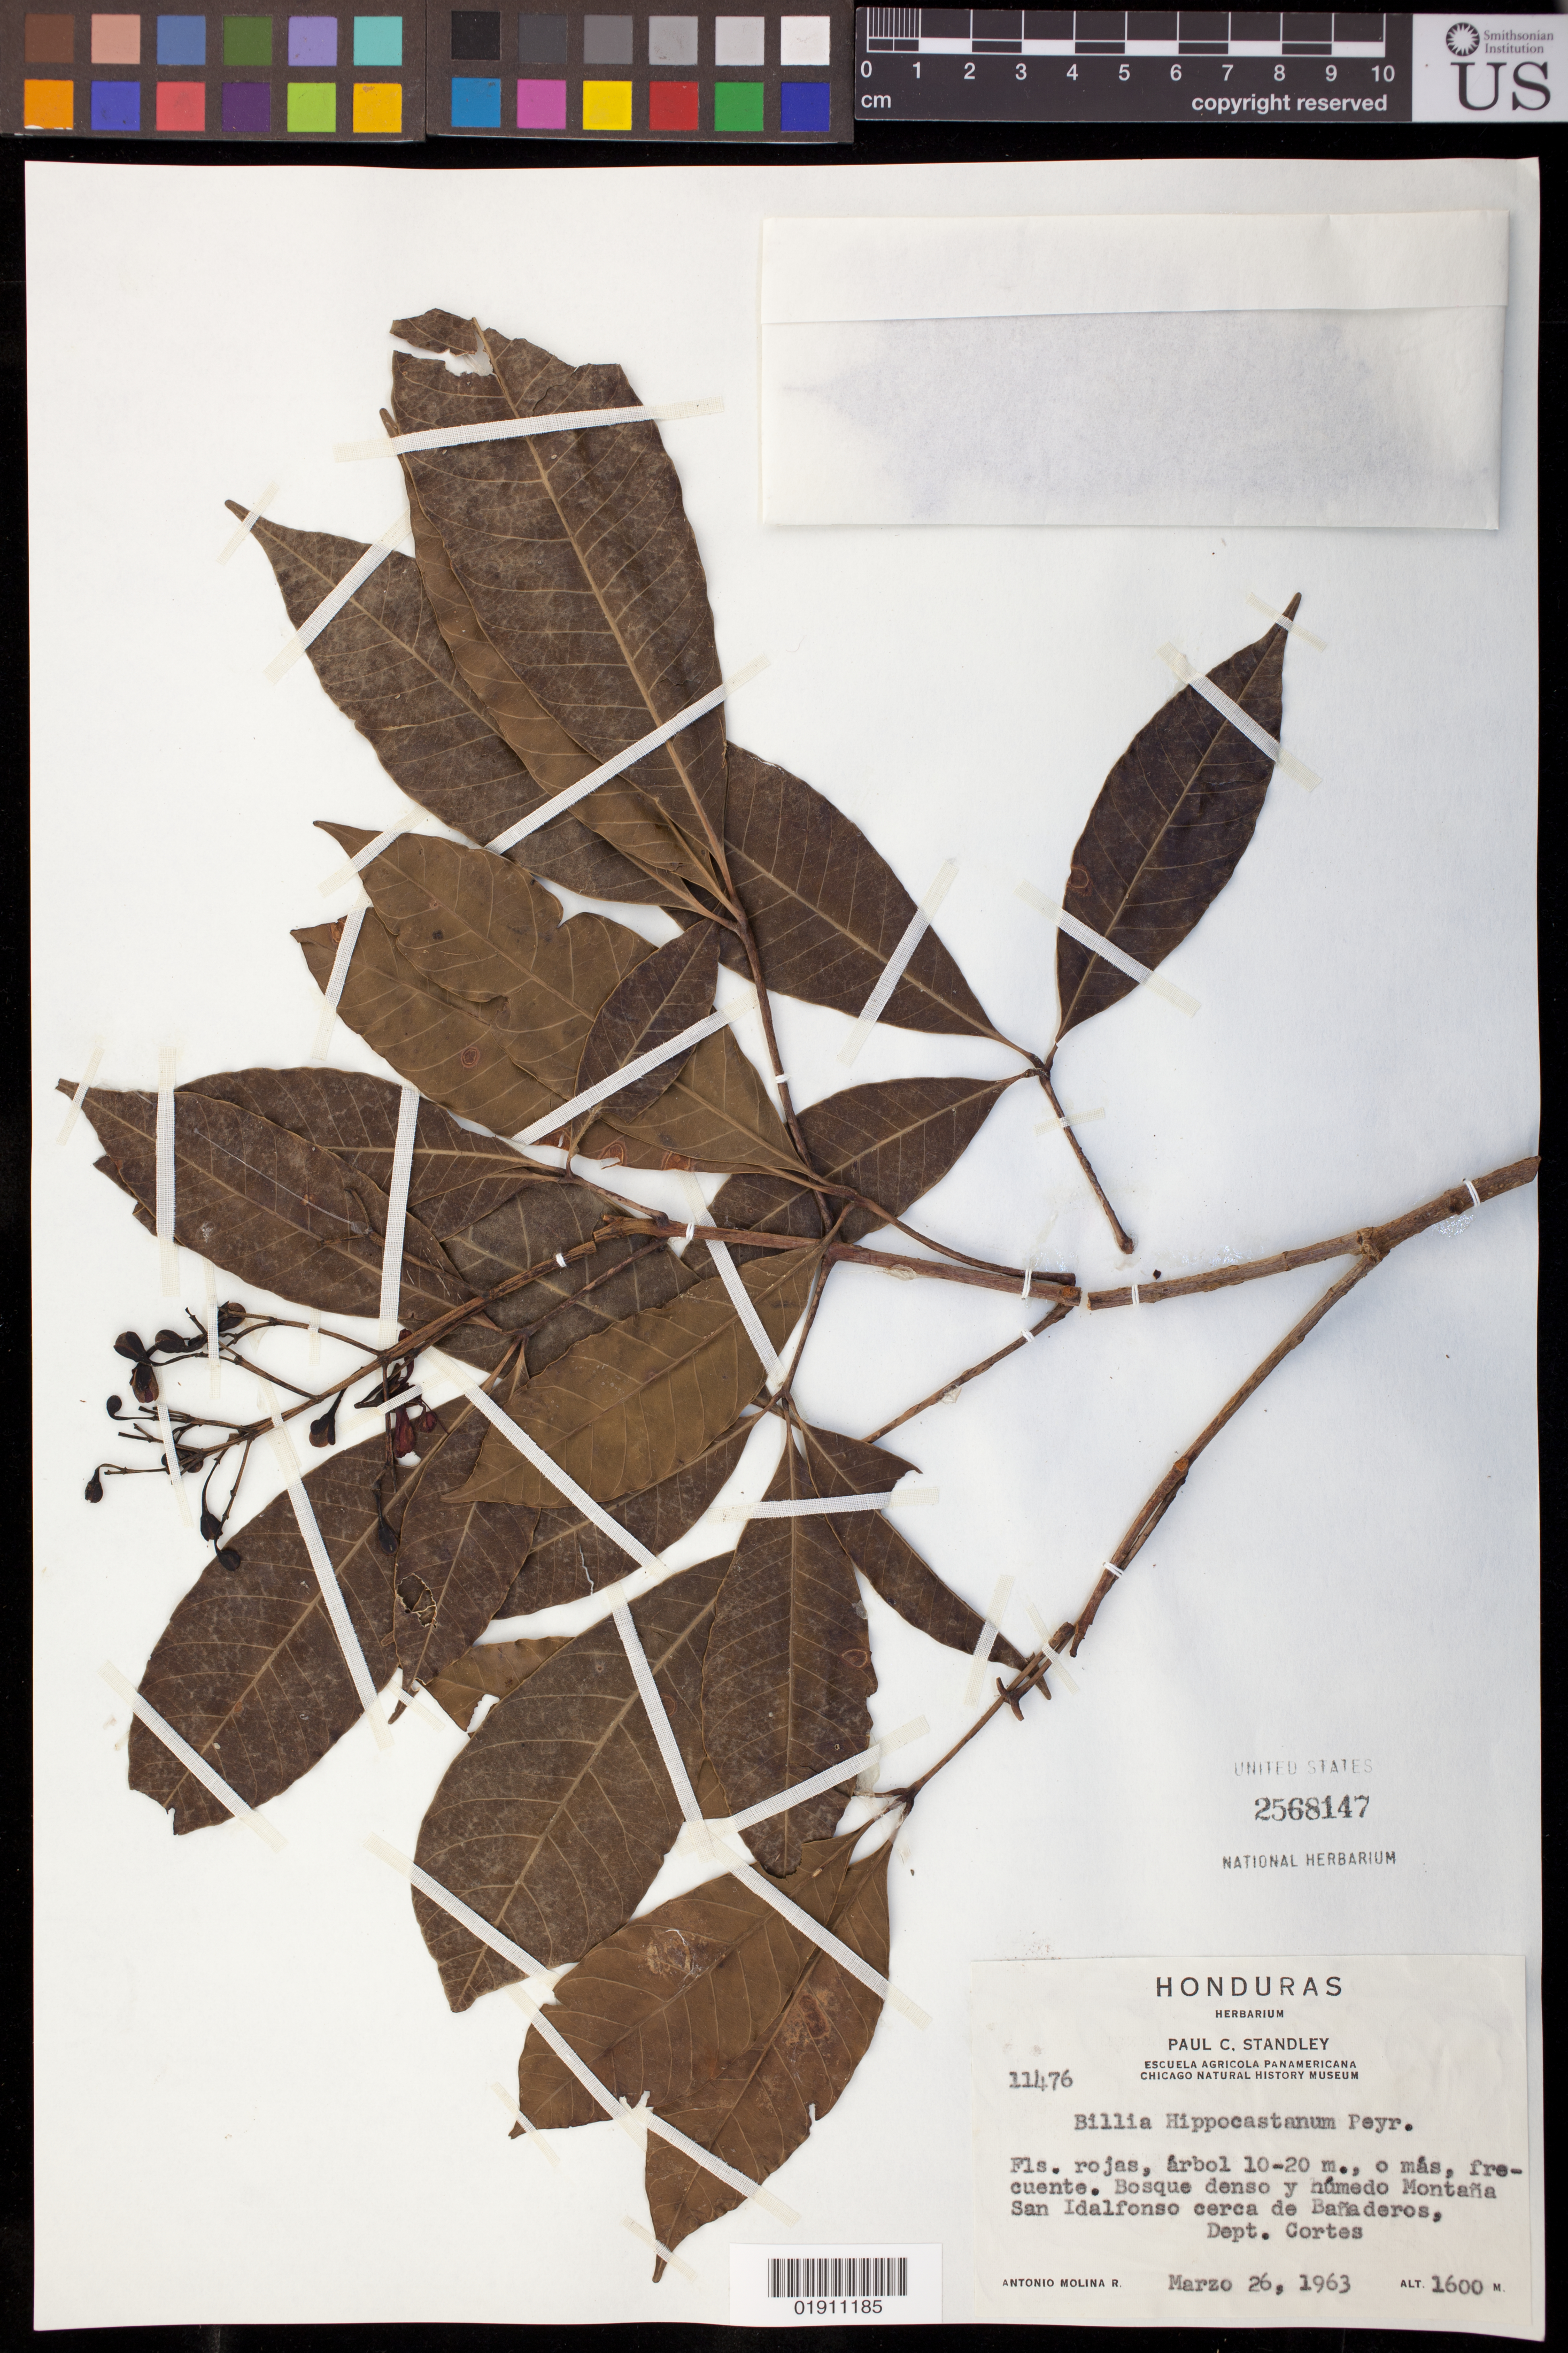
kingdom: Plantae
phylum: Tracheophyta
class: Magnoliopsida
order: Sapindales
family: Sapindaceae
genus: Billia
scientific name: Billia hippocastanum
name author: Peyr.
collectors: P. C. Standley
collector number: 11476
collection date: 1963-03-26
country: Honduras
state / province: Cortés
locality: Montana San Idalfonso cerca de Banaderos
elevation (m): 1600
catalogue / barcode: US 2568147